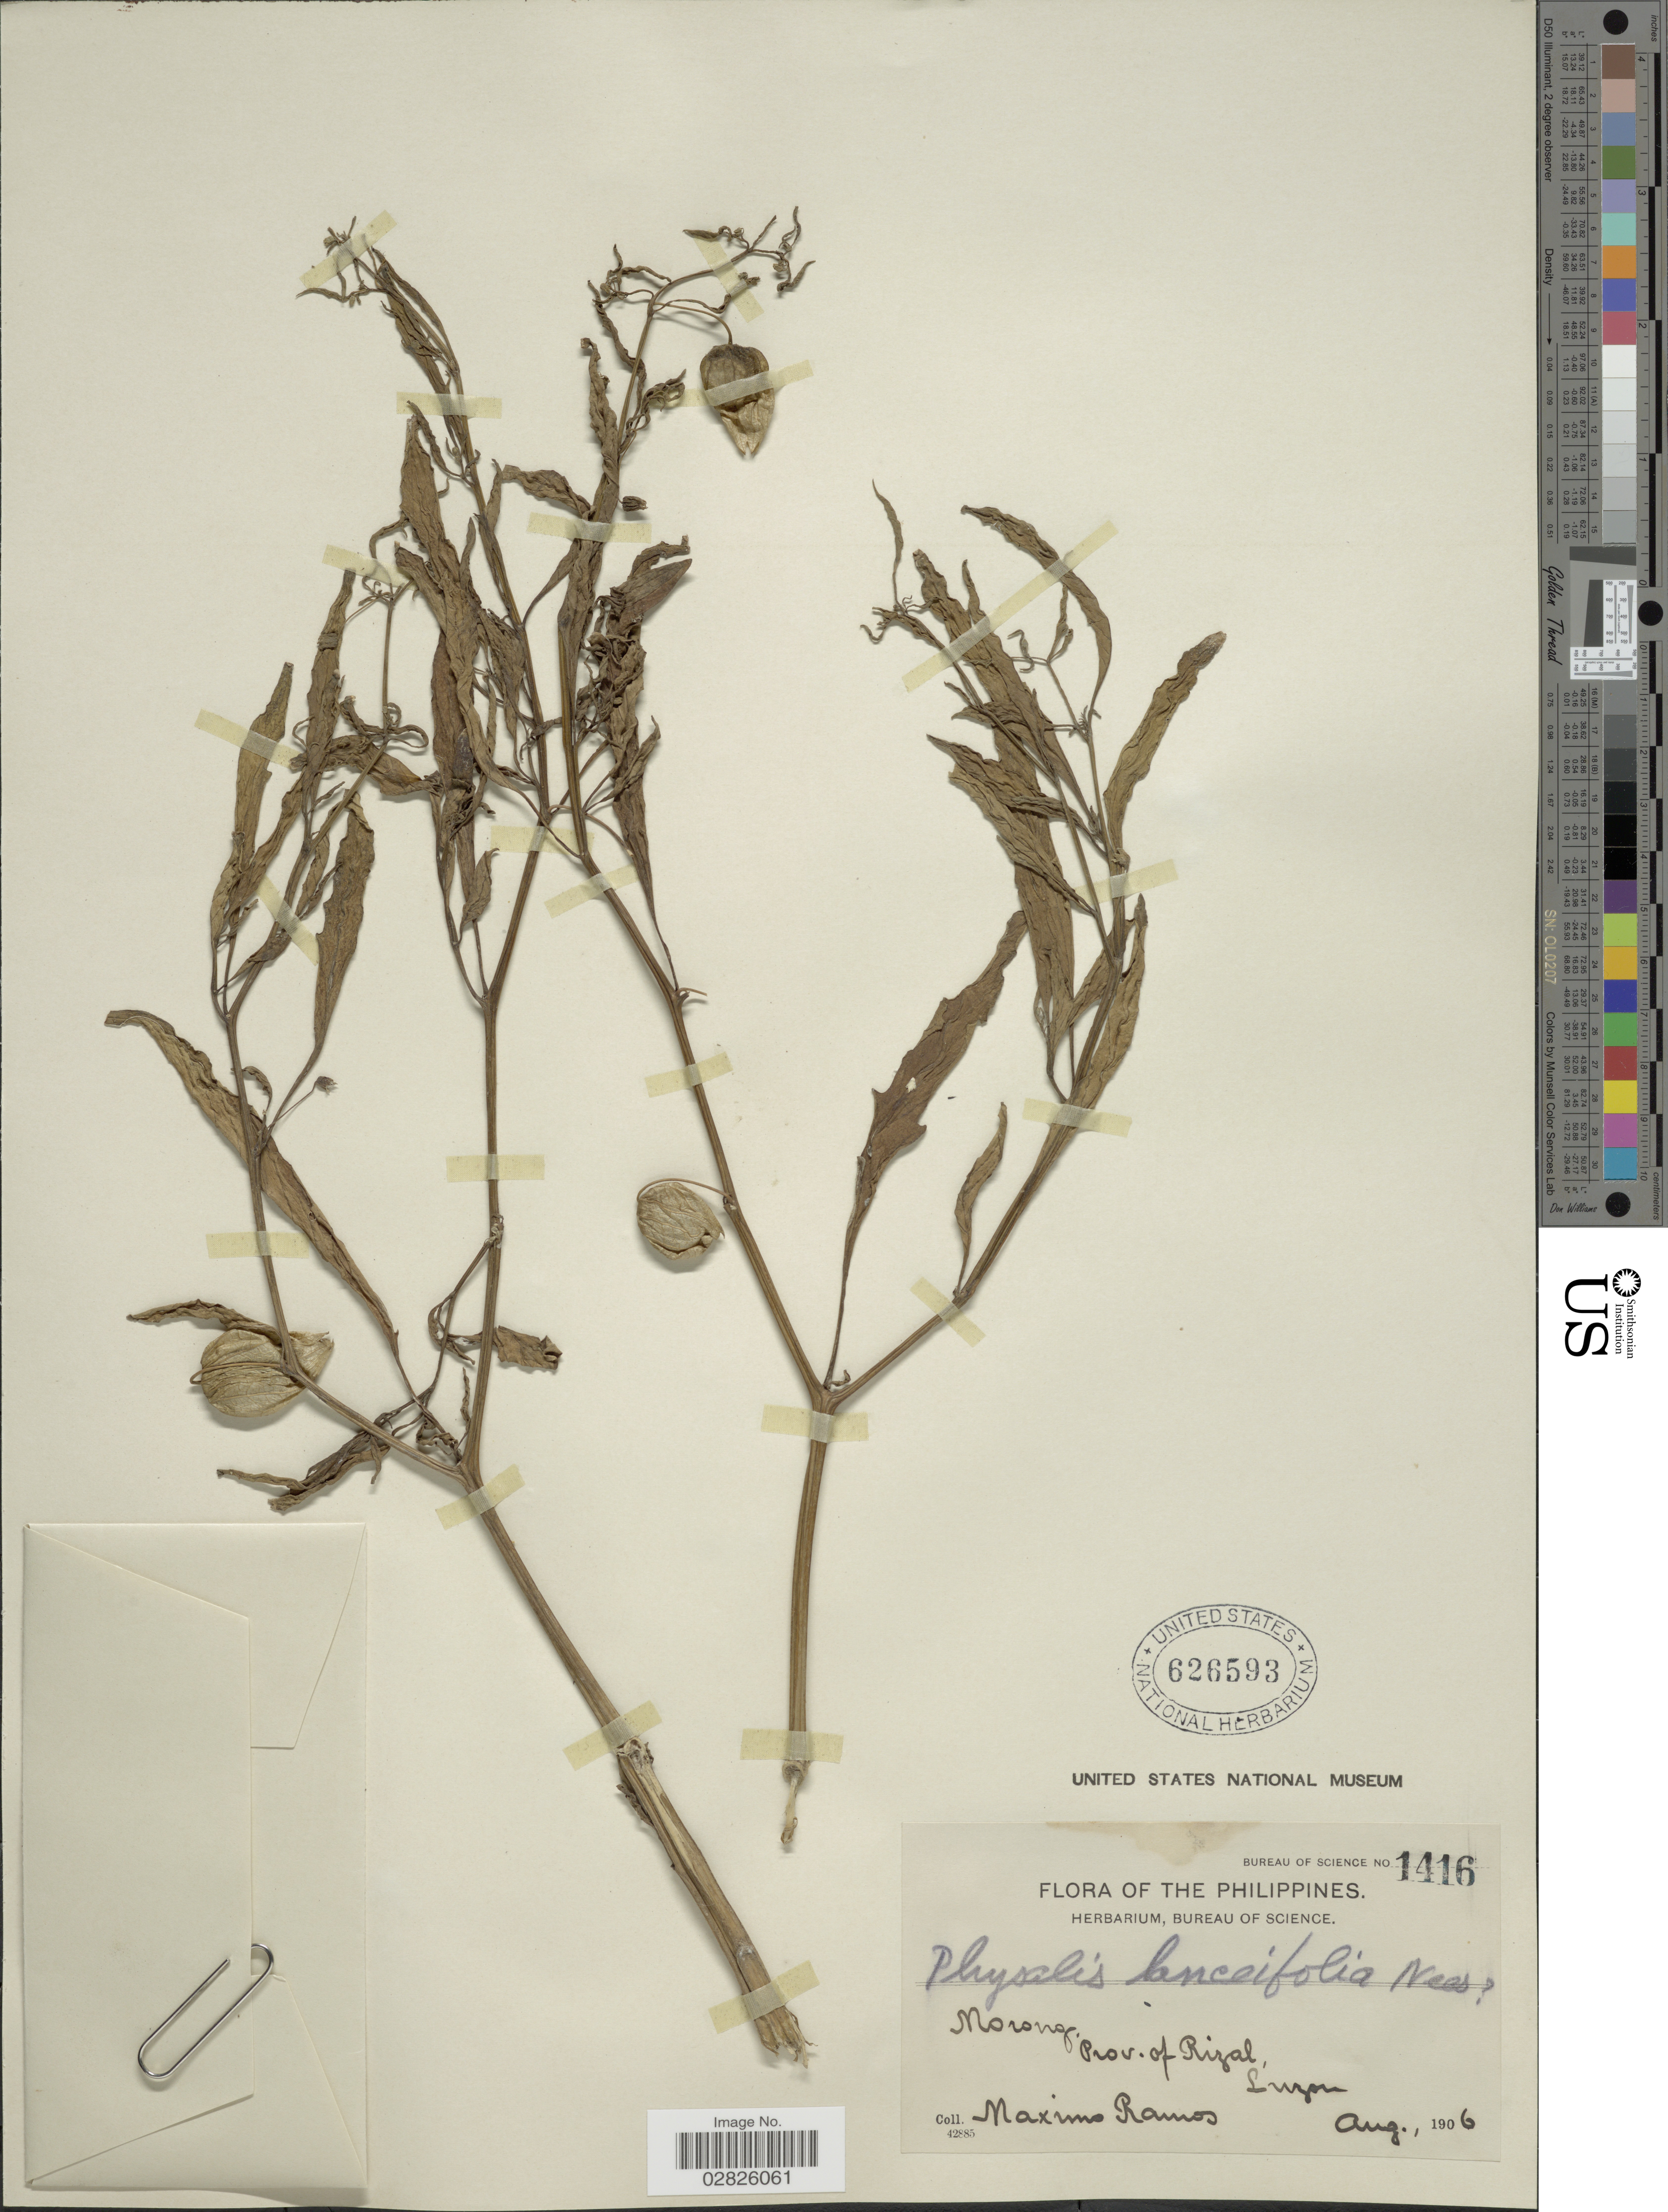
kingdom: Plantae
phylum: Tracheophyta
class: Magnoliopsida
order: Solanales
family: Solanaceae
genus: Physalis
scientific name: Physalis lanceifolia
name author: Nees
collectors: M. Ramos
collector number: Bureau of Science 1416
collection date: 1906-08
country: Philippines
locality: Morong, Prov. of Rizal, Luzon.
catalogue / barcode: US 626593